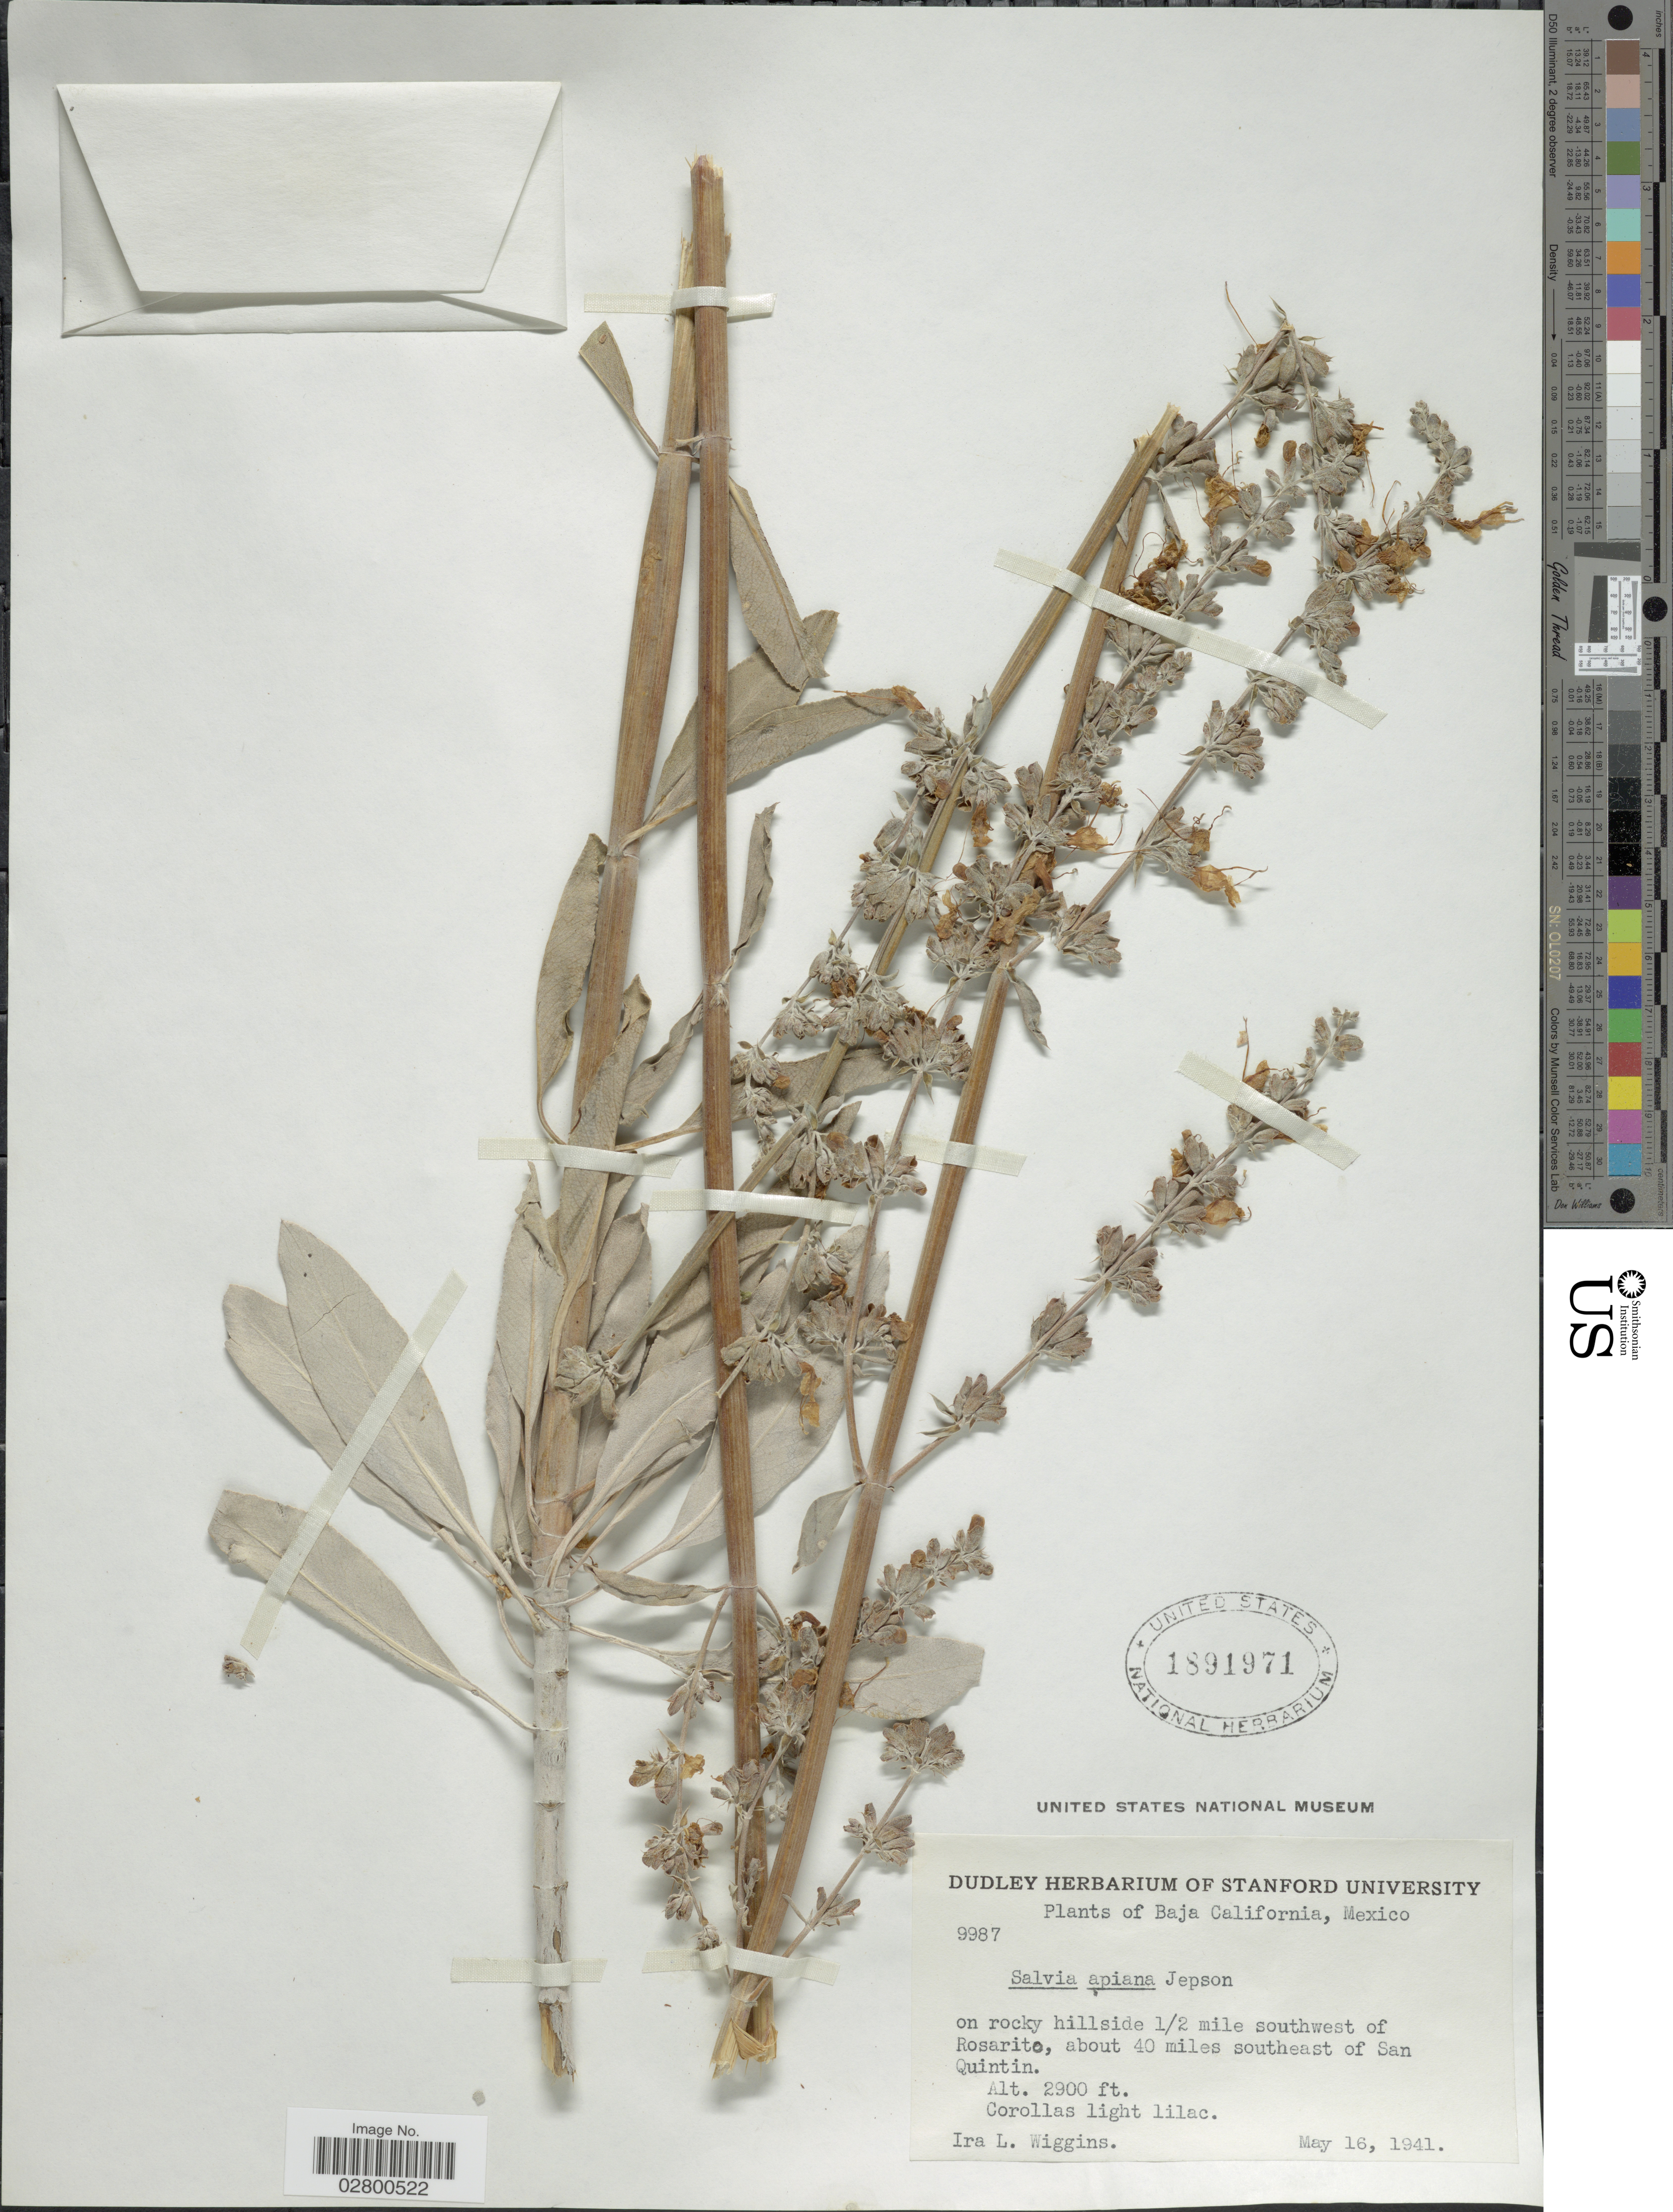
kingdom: Plantae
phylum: Tracheophyta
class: Magnoliopsida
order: Lamiales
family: Lamiaceae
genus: Salvia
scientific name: Salvia apiana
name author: Jeps.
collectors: I. L. Wiggins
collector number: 9987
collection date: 1941-05-16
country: Mexico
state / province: Baja California Norte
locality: On rocky hillside ½ mile southwest of Rosarito, about 40 miles southeast of San Quintin.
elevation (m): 884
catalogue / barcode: US 1891971